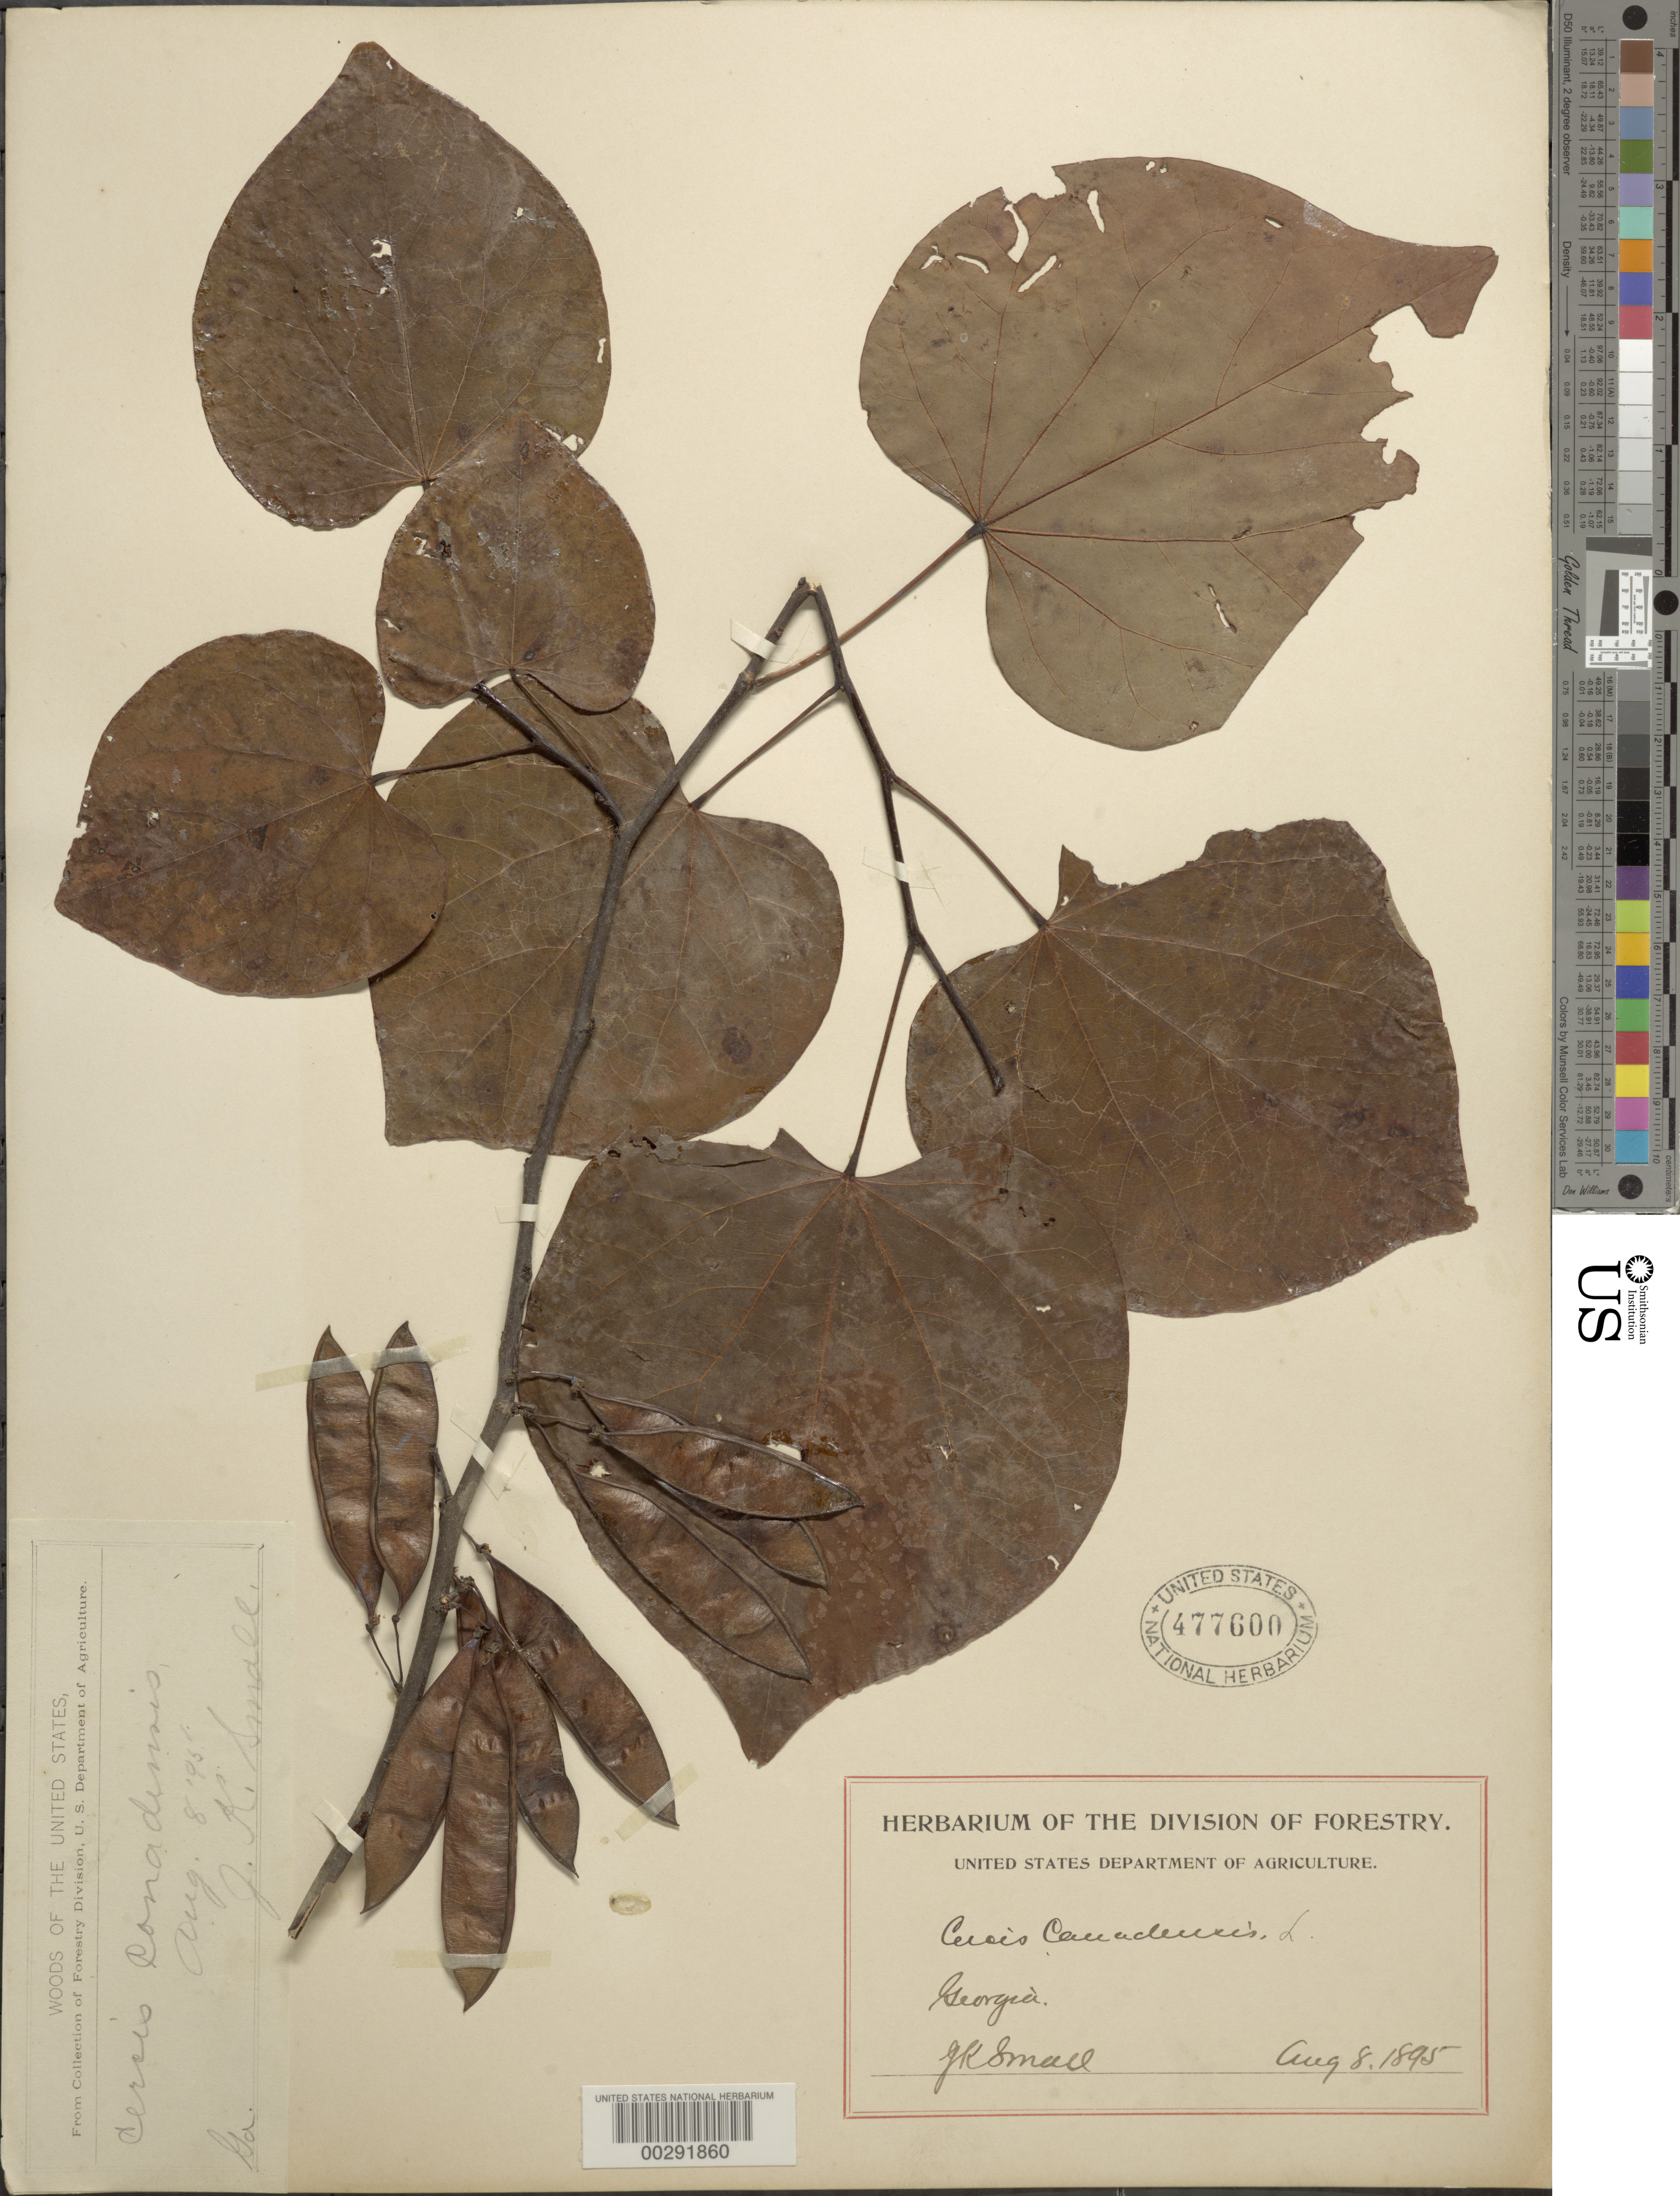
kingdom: Plantae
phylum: Tracheophyta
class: Magnoliopsida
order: Fabales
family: Fabaceae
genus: Cercis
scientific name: Cercis canadensis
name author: L.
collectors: J. K. Small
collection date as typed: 08 Aug 1895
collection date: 1895-08-08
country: United States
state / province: Georgia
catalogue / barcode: US 477600